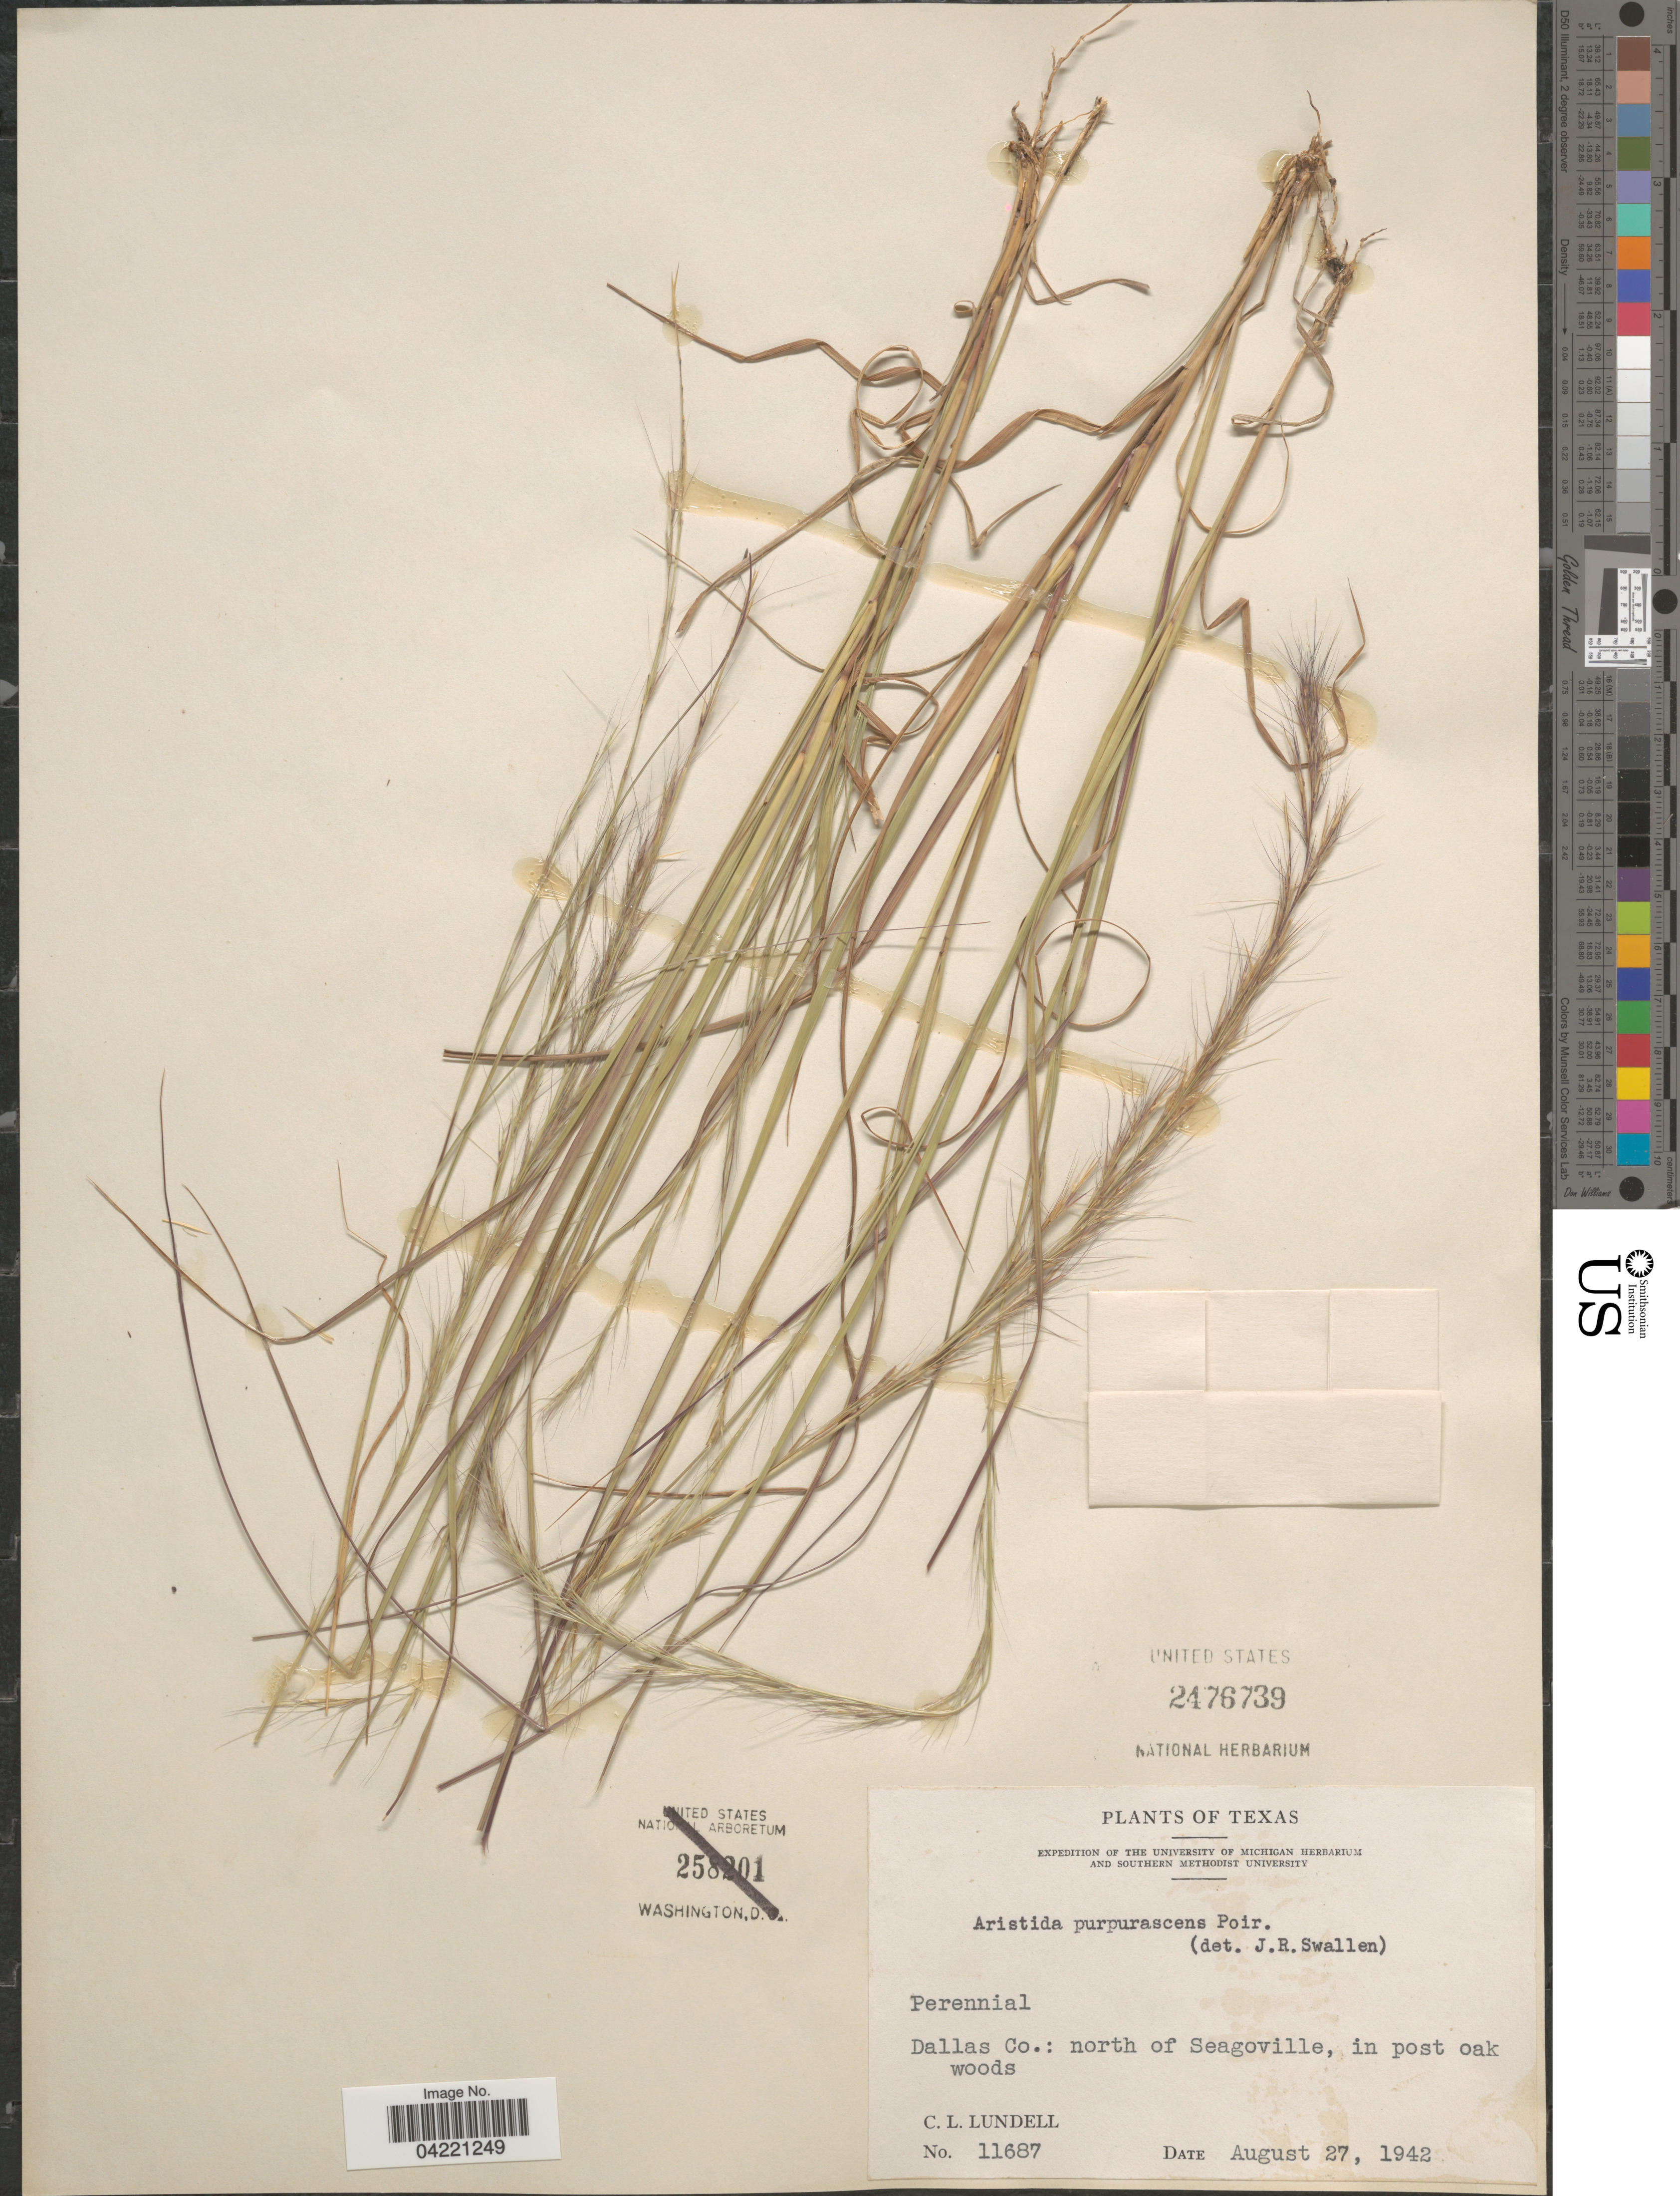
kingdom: Plantae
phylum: Tracheophyta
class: Liliopsida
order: Poales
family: Poaceae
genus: Aristida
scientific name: Aristida purpurascens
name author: Poir.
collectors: C. L. Lundell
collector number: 11687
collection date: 1942-08-27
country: United States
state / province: Texas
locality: Dallas Co.: north of Seagoville, in post oak woods.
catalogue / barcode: US 2476739